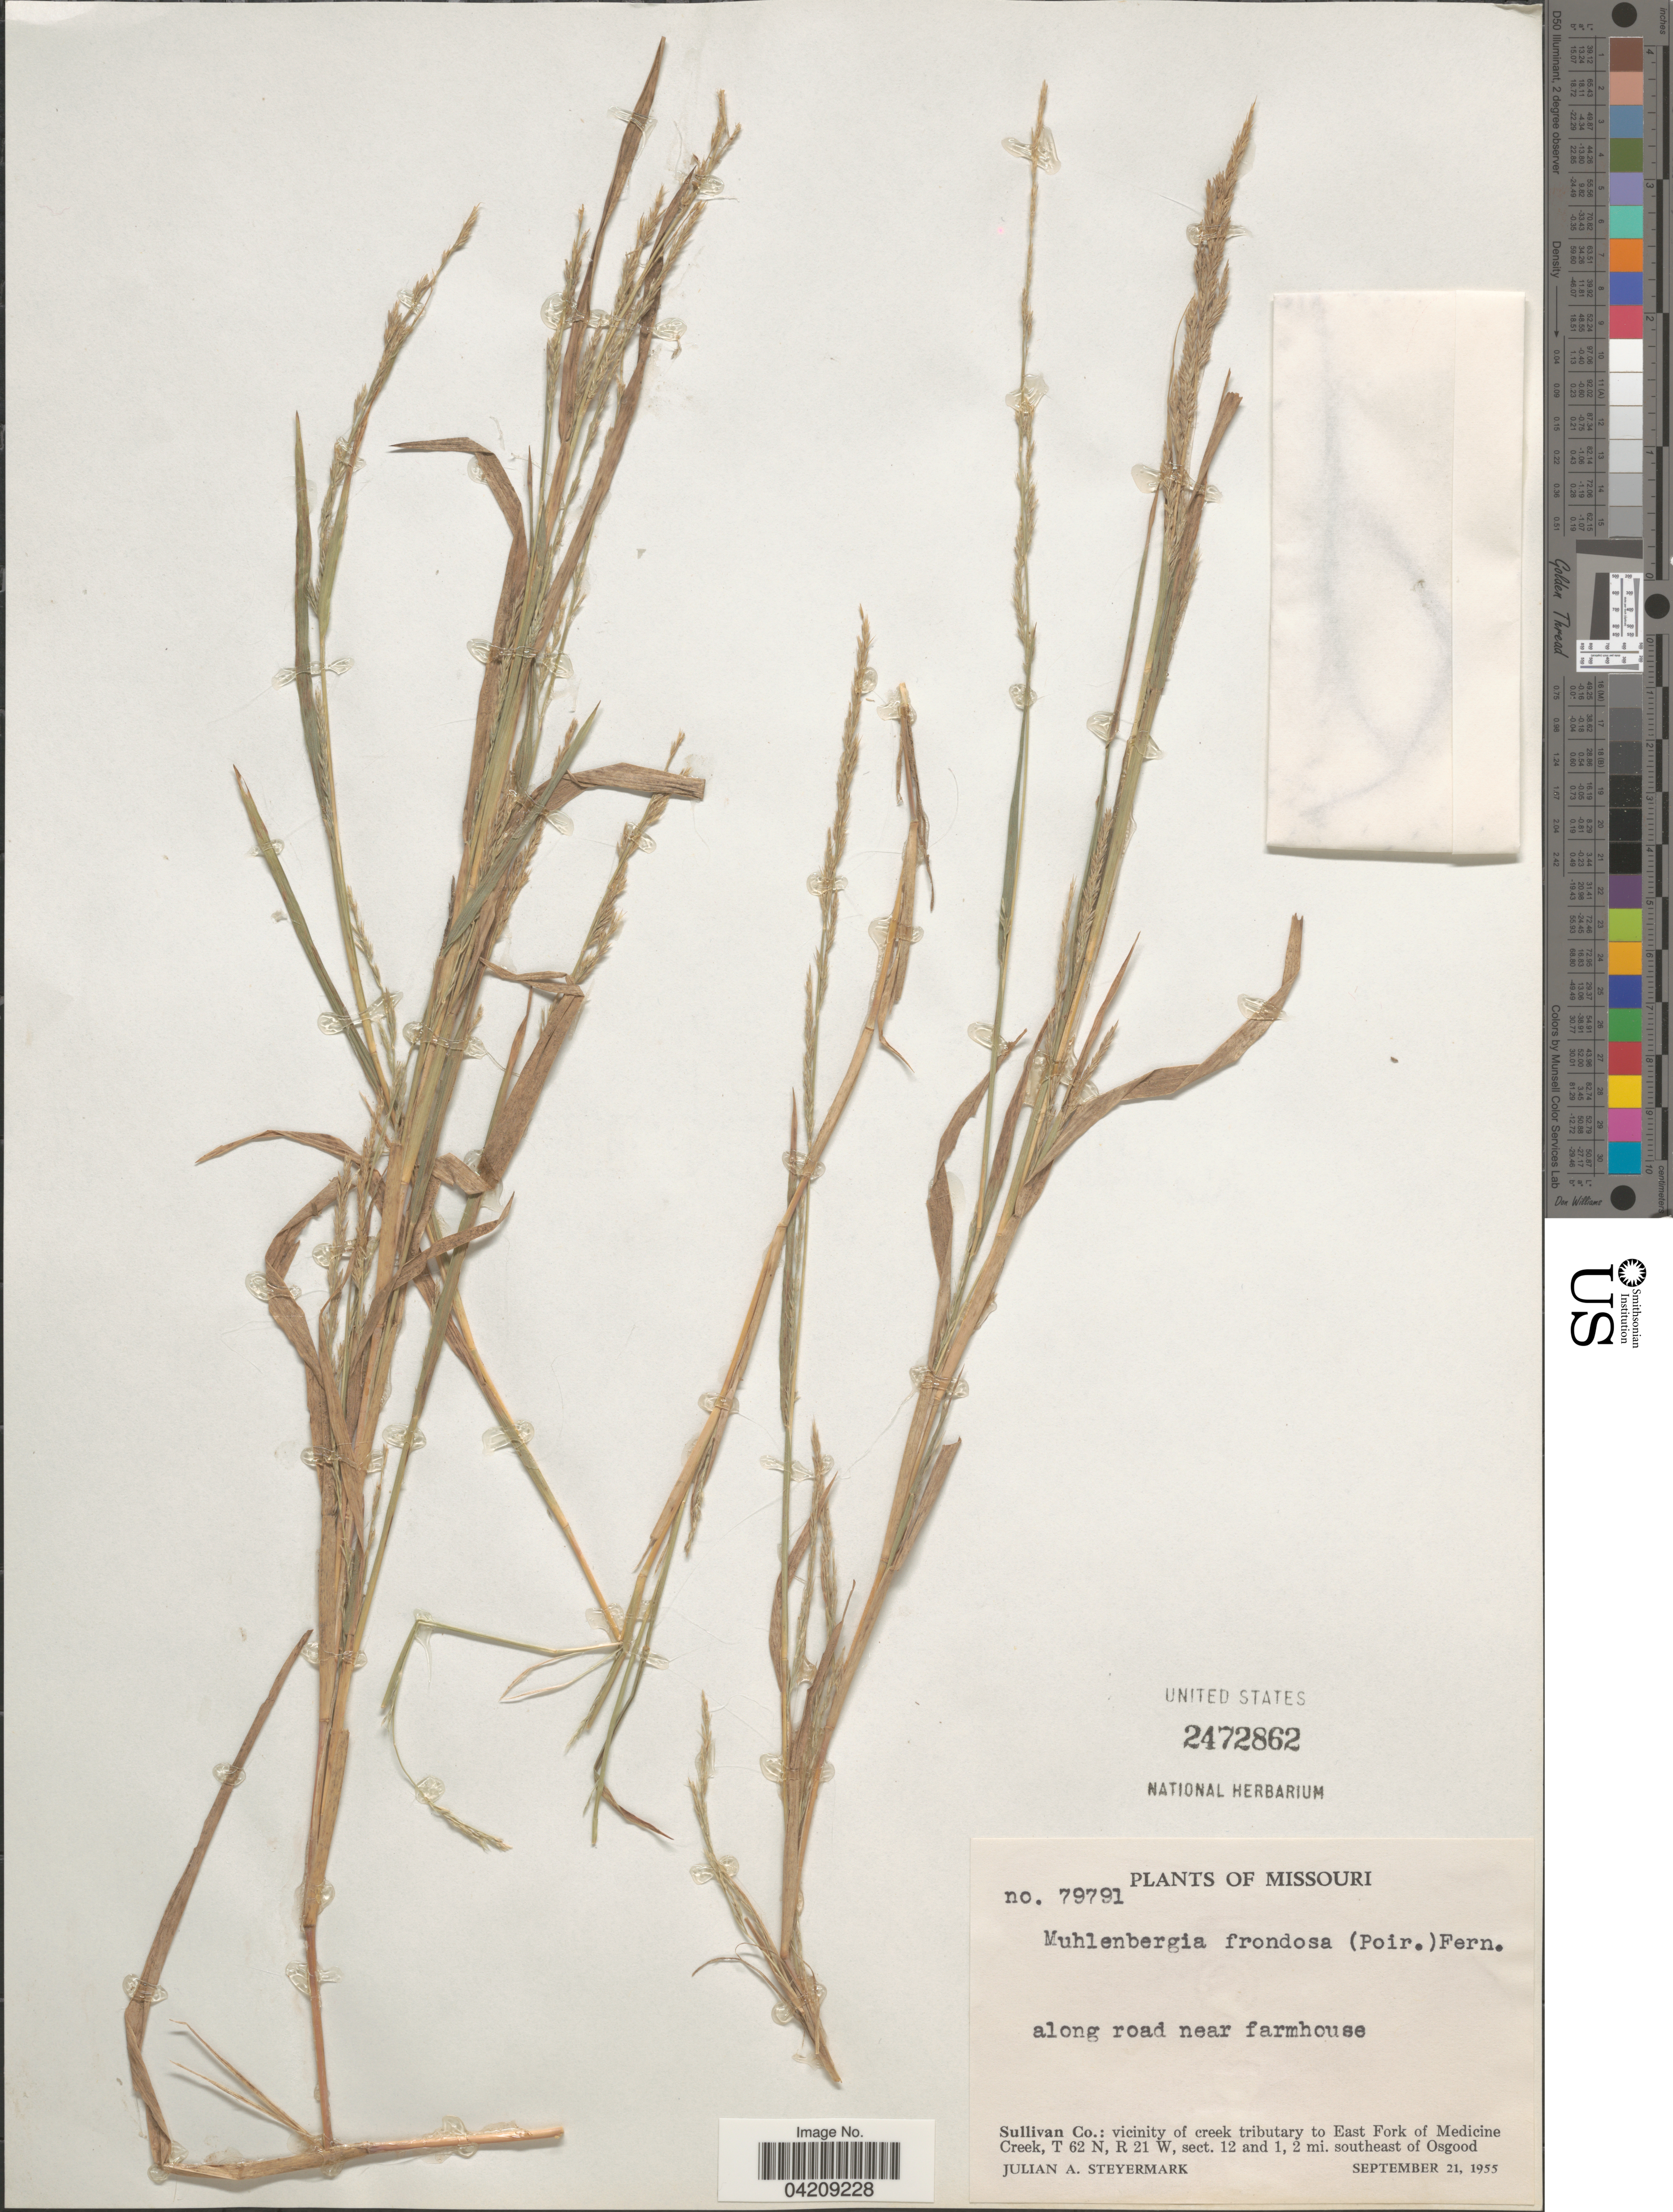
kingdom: Plantae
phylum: Tracheophyta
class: Liliopsida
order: Poales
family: Poaceae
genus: Muhlenbergia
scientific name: Muhlenbergia frondosa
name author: (Poir.) Fernald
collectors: J. Steyermark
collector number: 79791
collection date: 1955-09-21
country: United States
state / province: Missouri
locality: Sullivan Co.: vicinity of creek tributary to East Fork of Medicine Creek, T 62 N, R 21 W, sect. 12 and 1, 2 mi. southeast of Osgood.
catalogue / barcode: US 2472862